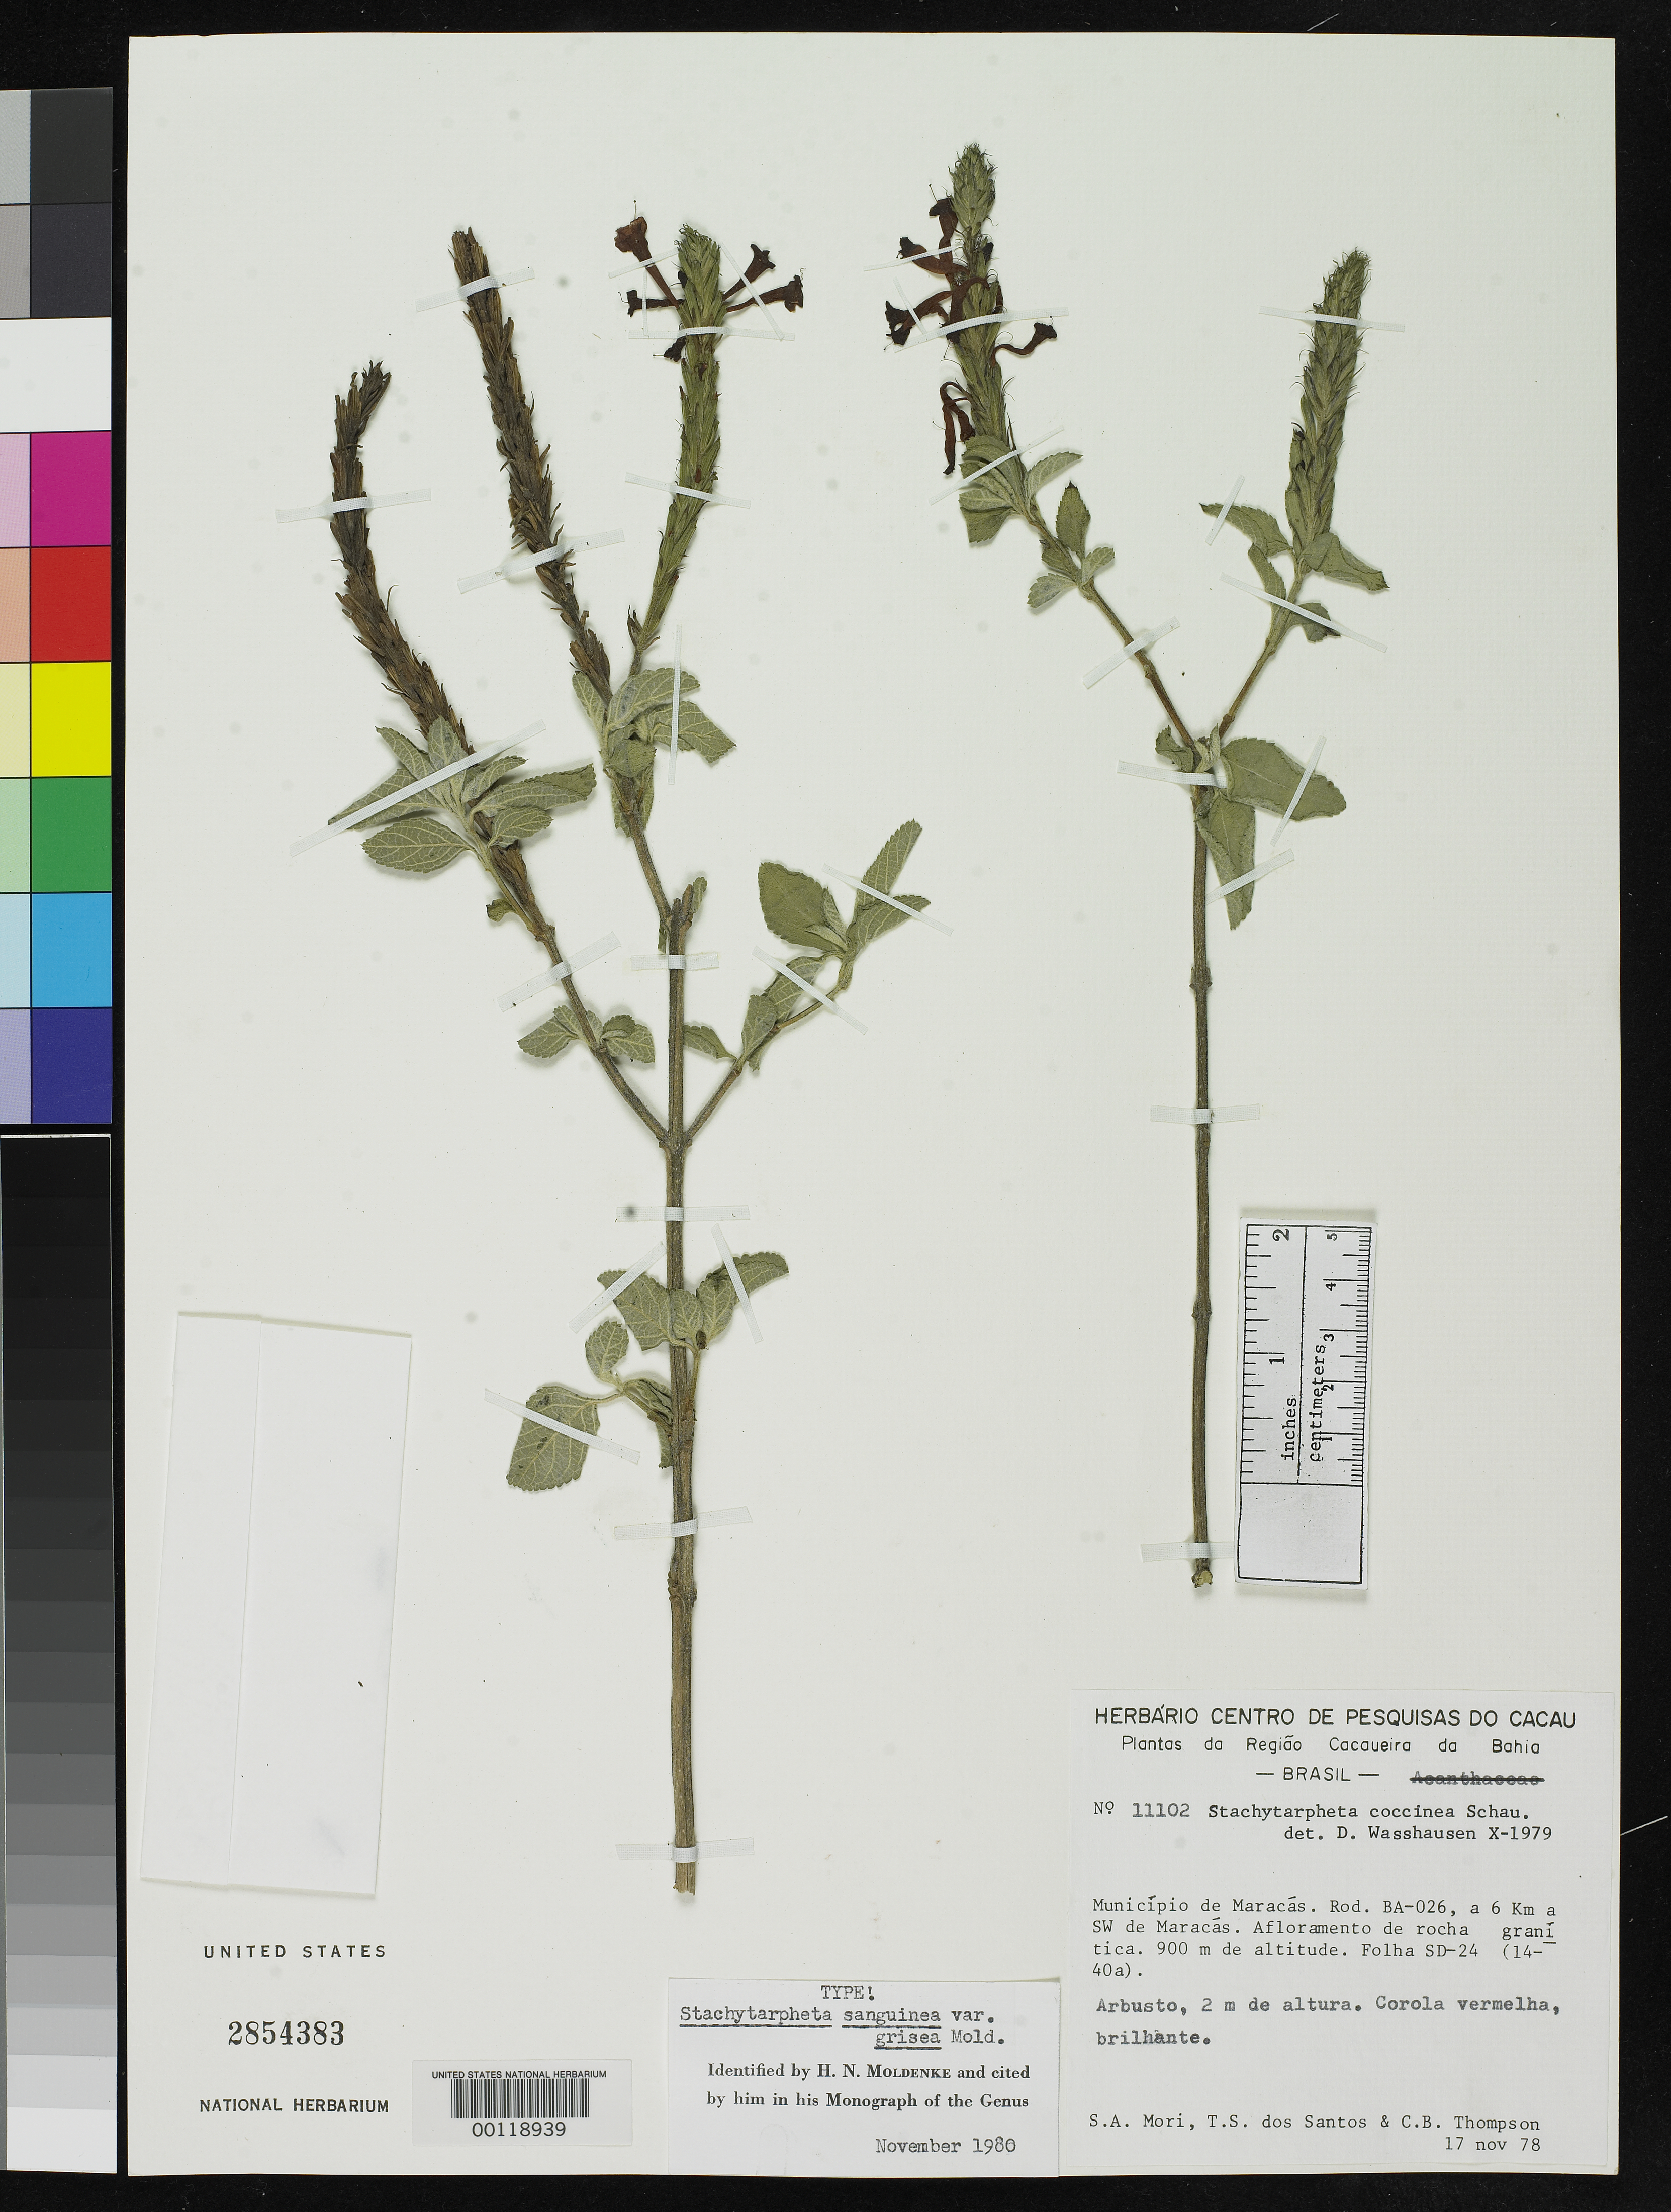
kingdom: Plantae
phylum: Tracheophyta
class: Magnoliopsida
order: Lamiales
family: Verbenaceae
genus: Stachytarpheta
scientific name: Stachytarpheta sanguinea var. grisea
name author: Moldenke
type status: Holotype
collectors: S. Mori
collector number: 11102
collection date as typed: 17 Nov 1978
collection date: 1978-11-17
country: Brazil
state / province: Bahia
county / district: Maracás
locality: SW of Maracas.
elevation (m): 900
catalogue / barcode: US 2854383